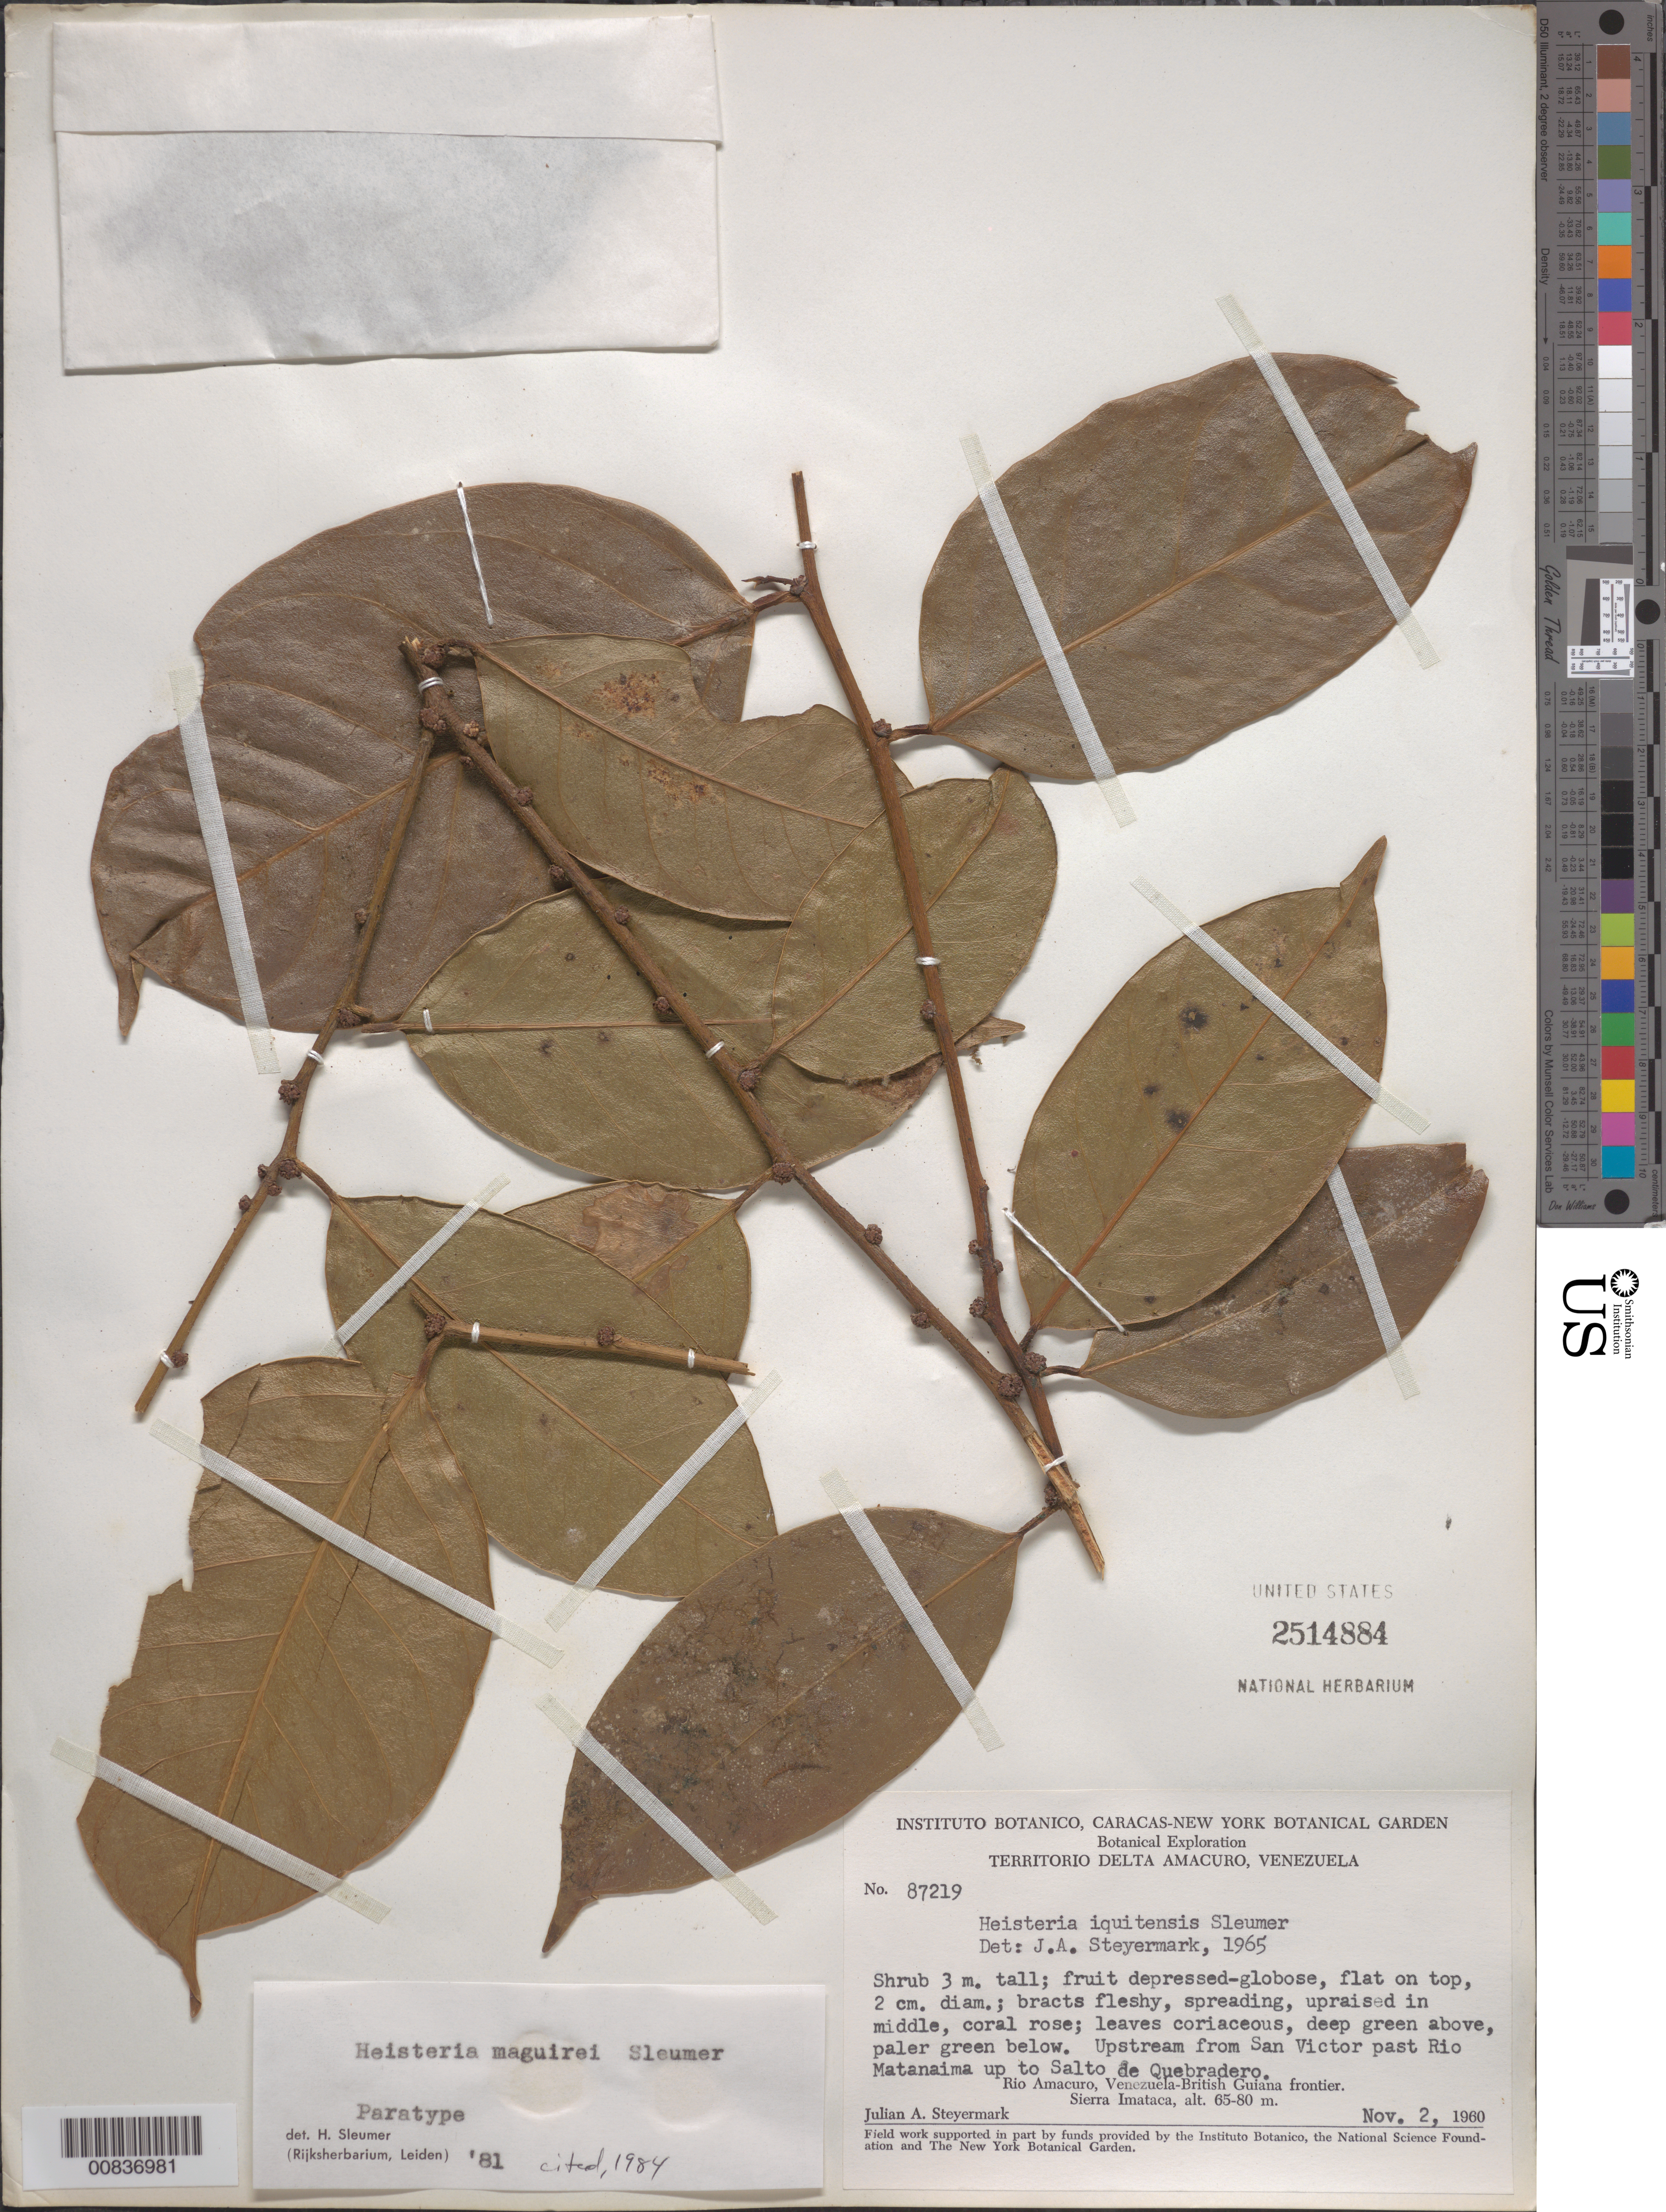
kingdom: Plantae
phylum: Tracheophyta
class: Magnoliopsida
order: Santalales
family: Erythropalaceae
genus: Heisteria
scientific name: Heisteria maguirei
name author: Sleumer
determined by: Sleumer, H. O.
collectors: J. Steyermark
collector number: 87219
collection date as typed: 2-Nov-60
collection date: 1960-11-02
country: Venezuela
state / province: Delta Amacuro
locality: Río Amacuro, Venezuela-British Guiana frontier, Sierra Imataca; upstream from San Victor, past Quebrada Piedradero and Río Matanaima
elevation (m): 65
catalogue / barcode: US 2514884